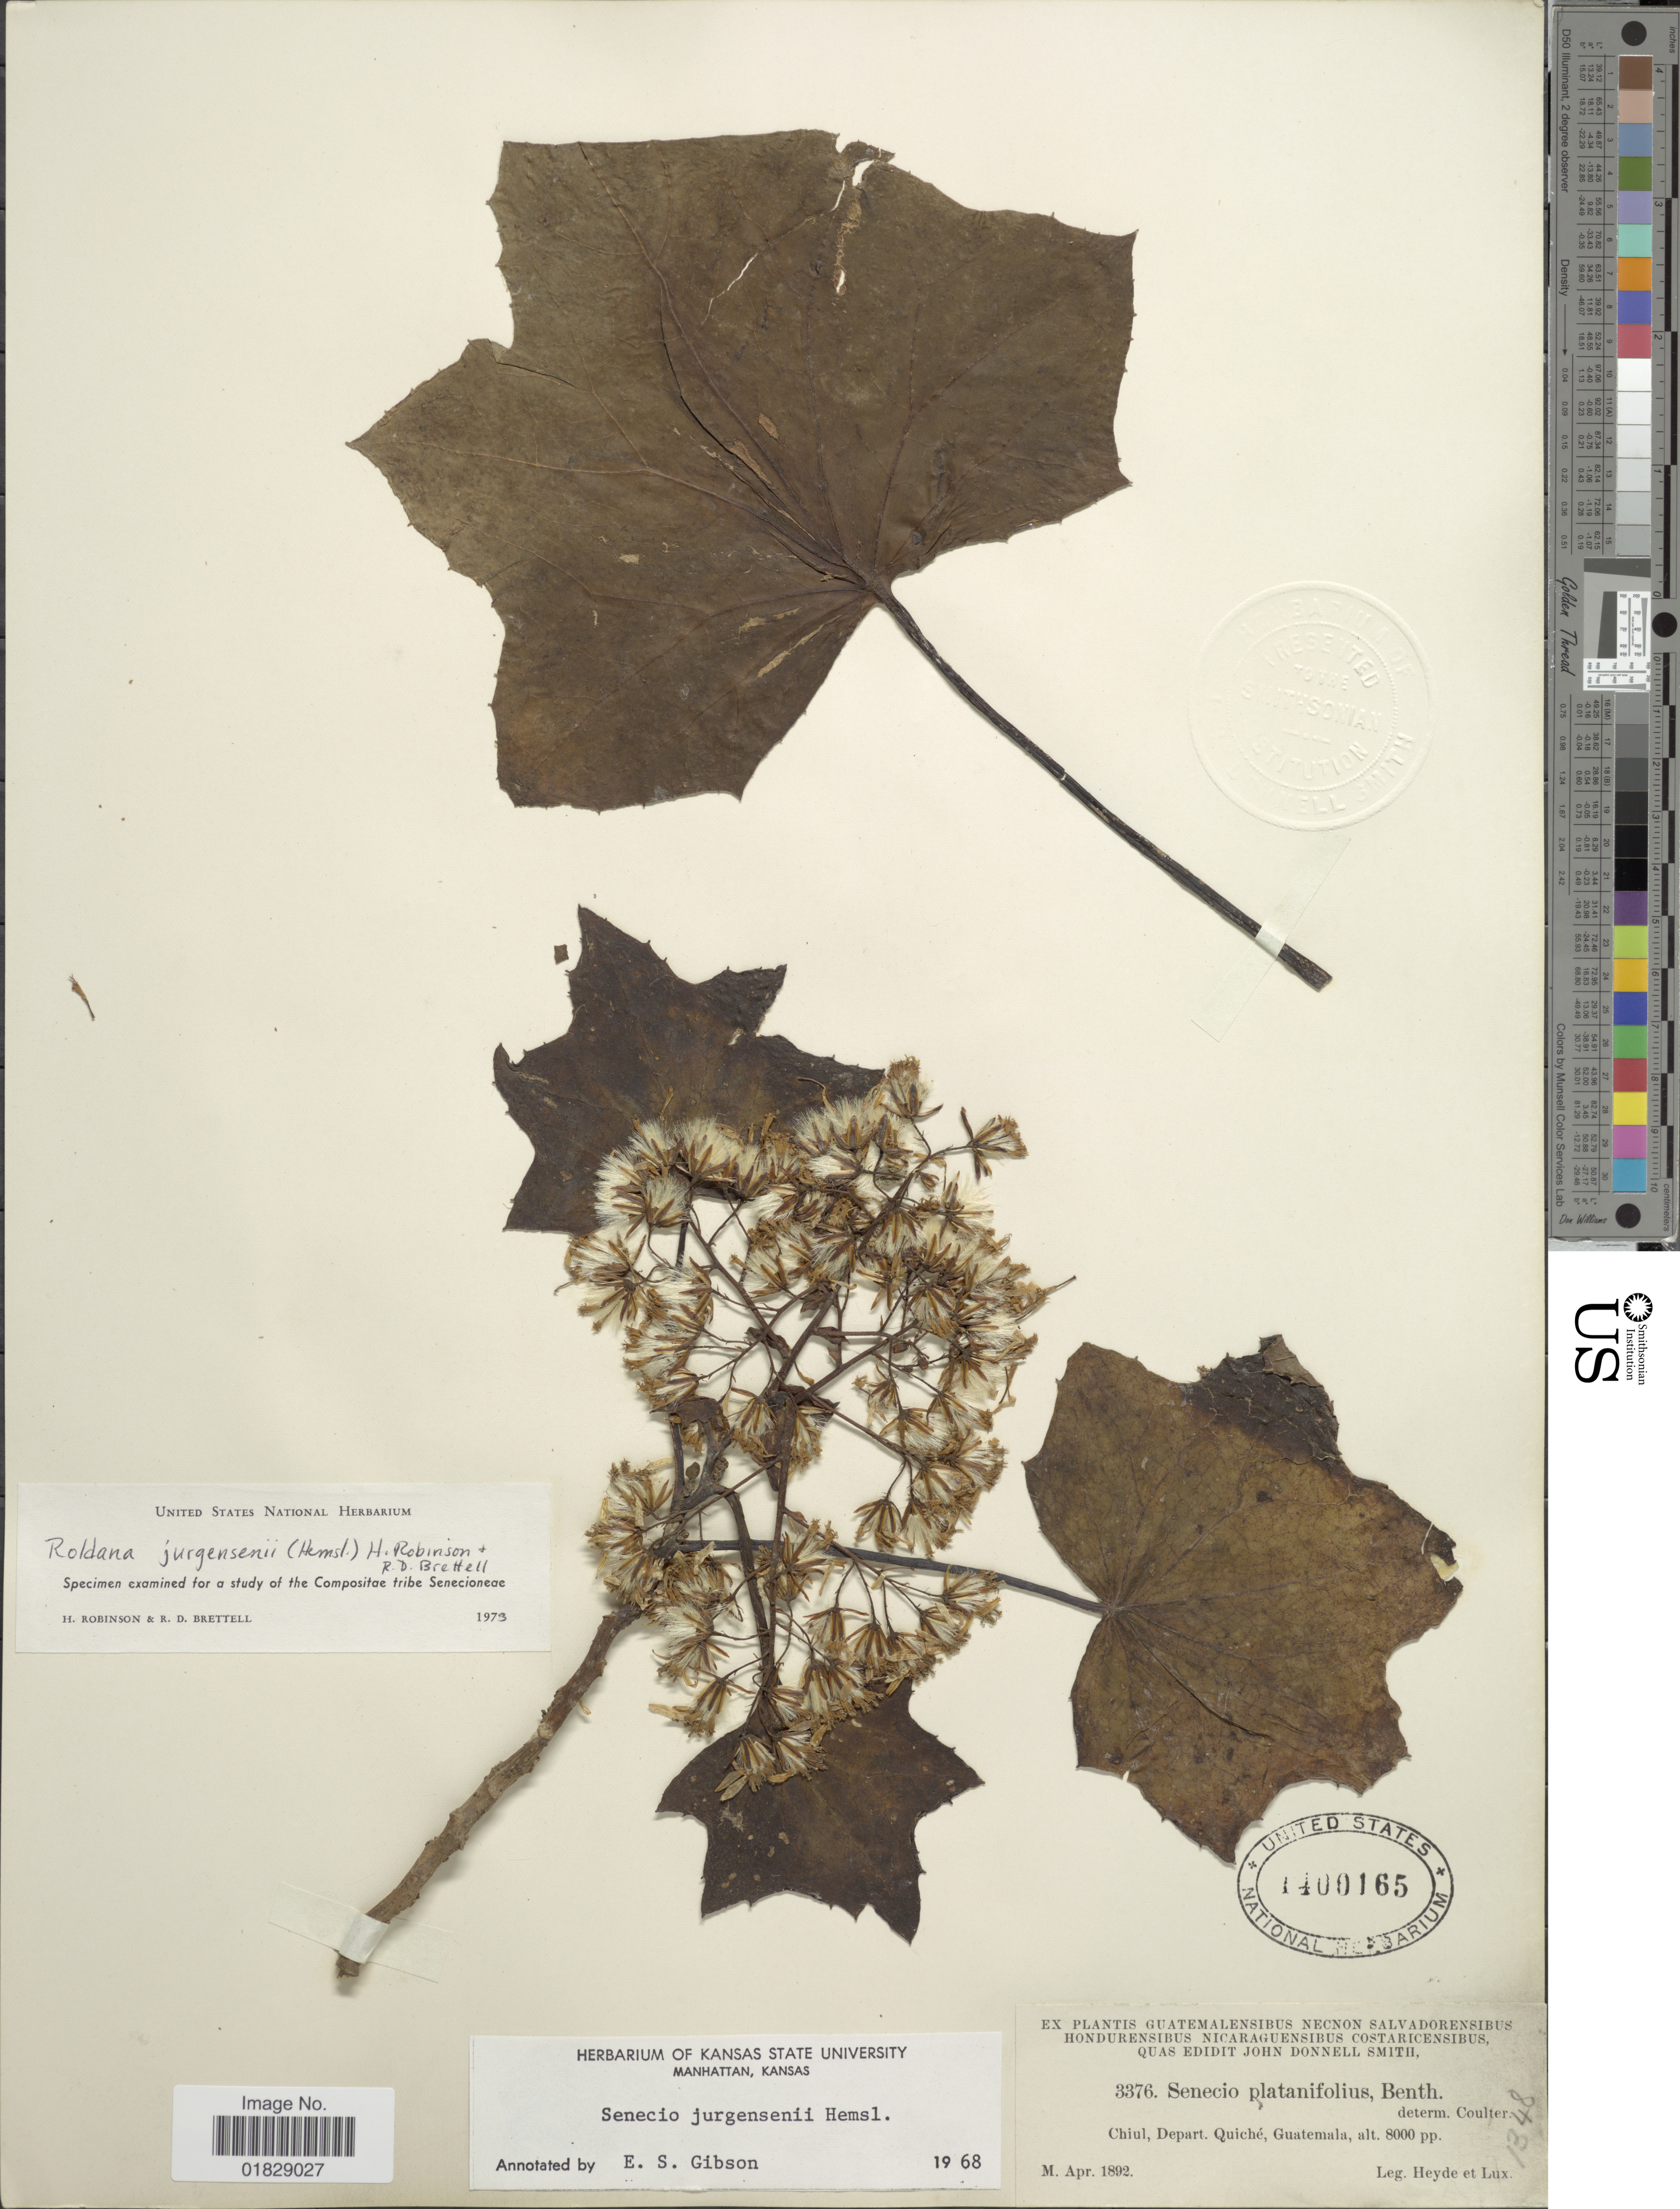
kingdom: Plantae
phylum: Tracheophyta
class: Magnoliopsida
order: Asterales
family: Asteraceae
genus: Roldana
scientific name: Roldana jurgensenii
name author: (Hemsl.) H. Rob. & Brettell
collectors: Heyde & Lux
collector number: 3376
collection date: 1892-04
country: Guatemala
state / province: El Quiché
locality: Chiul, Depart. Quiché, Guatemala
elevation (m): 2438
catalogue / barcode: US 1400165